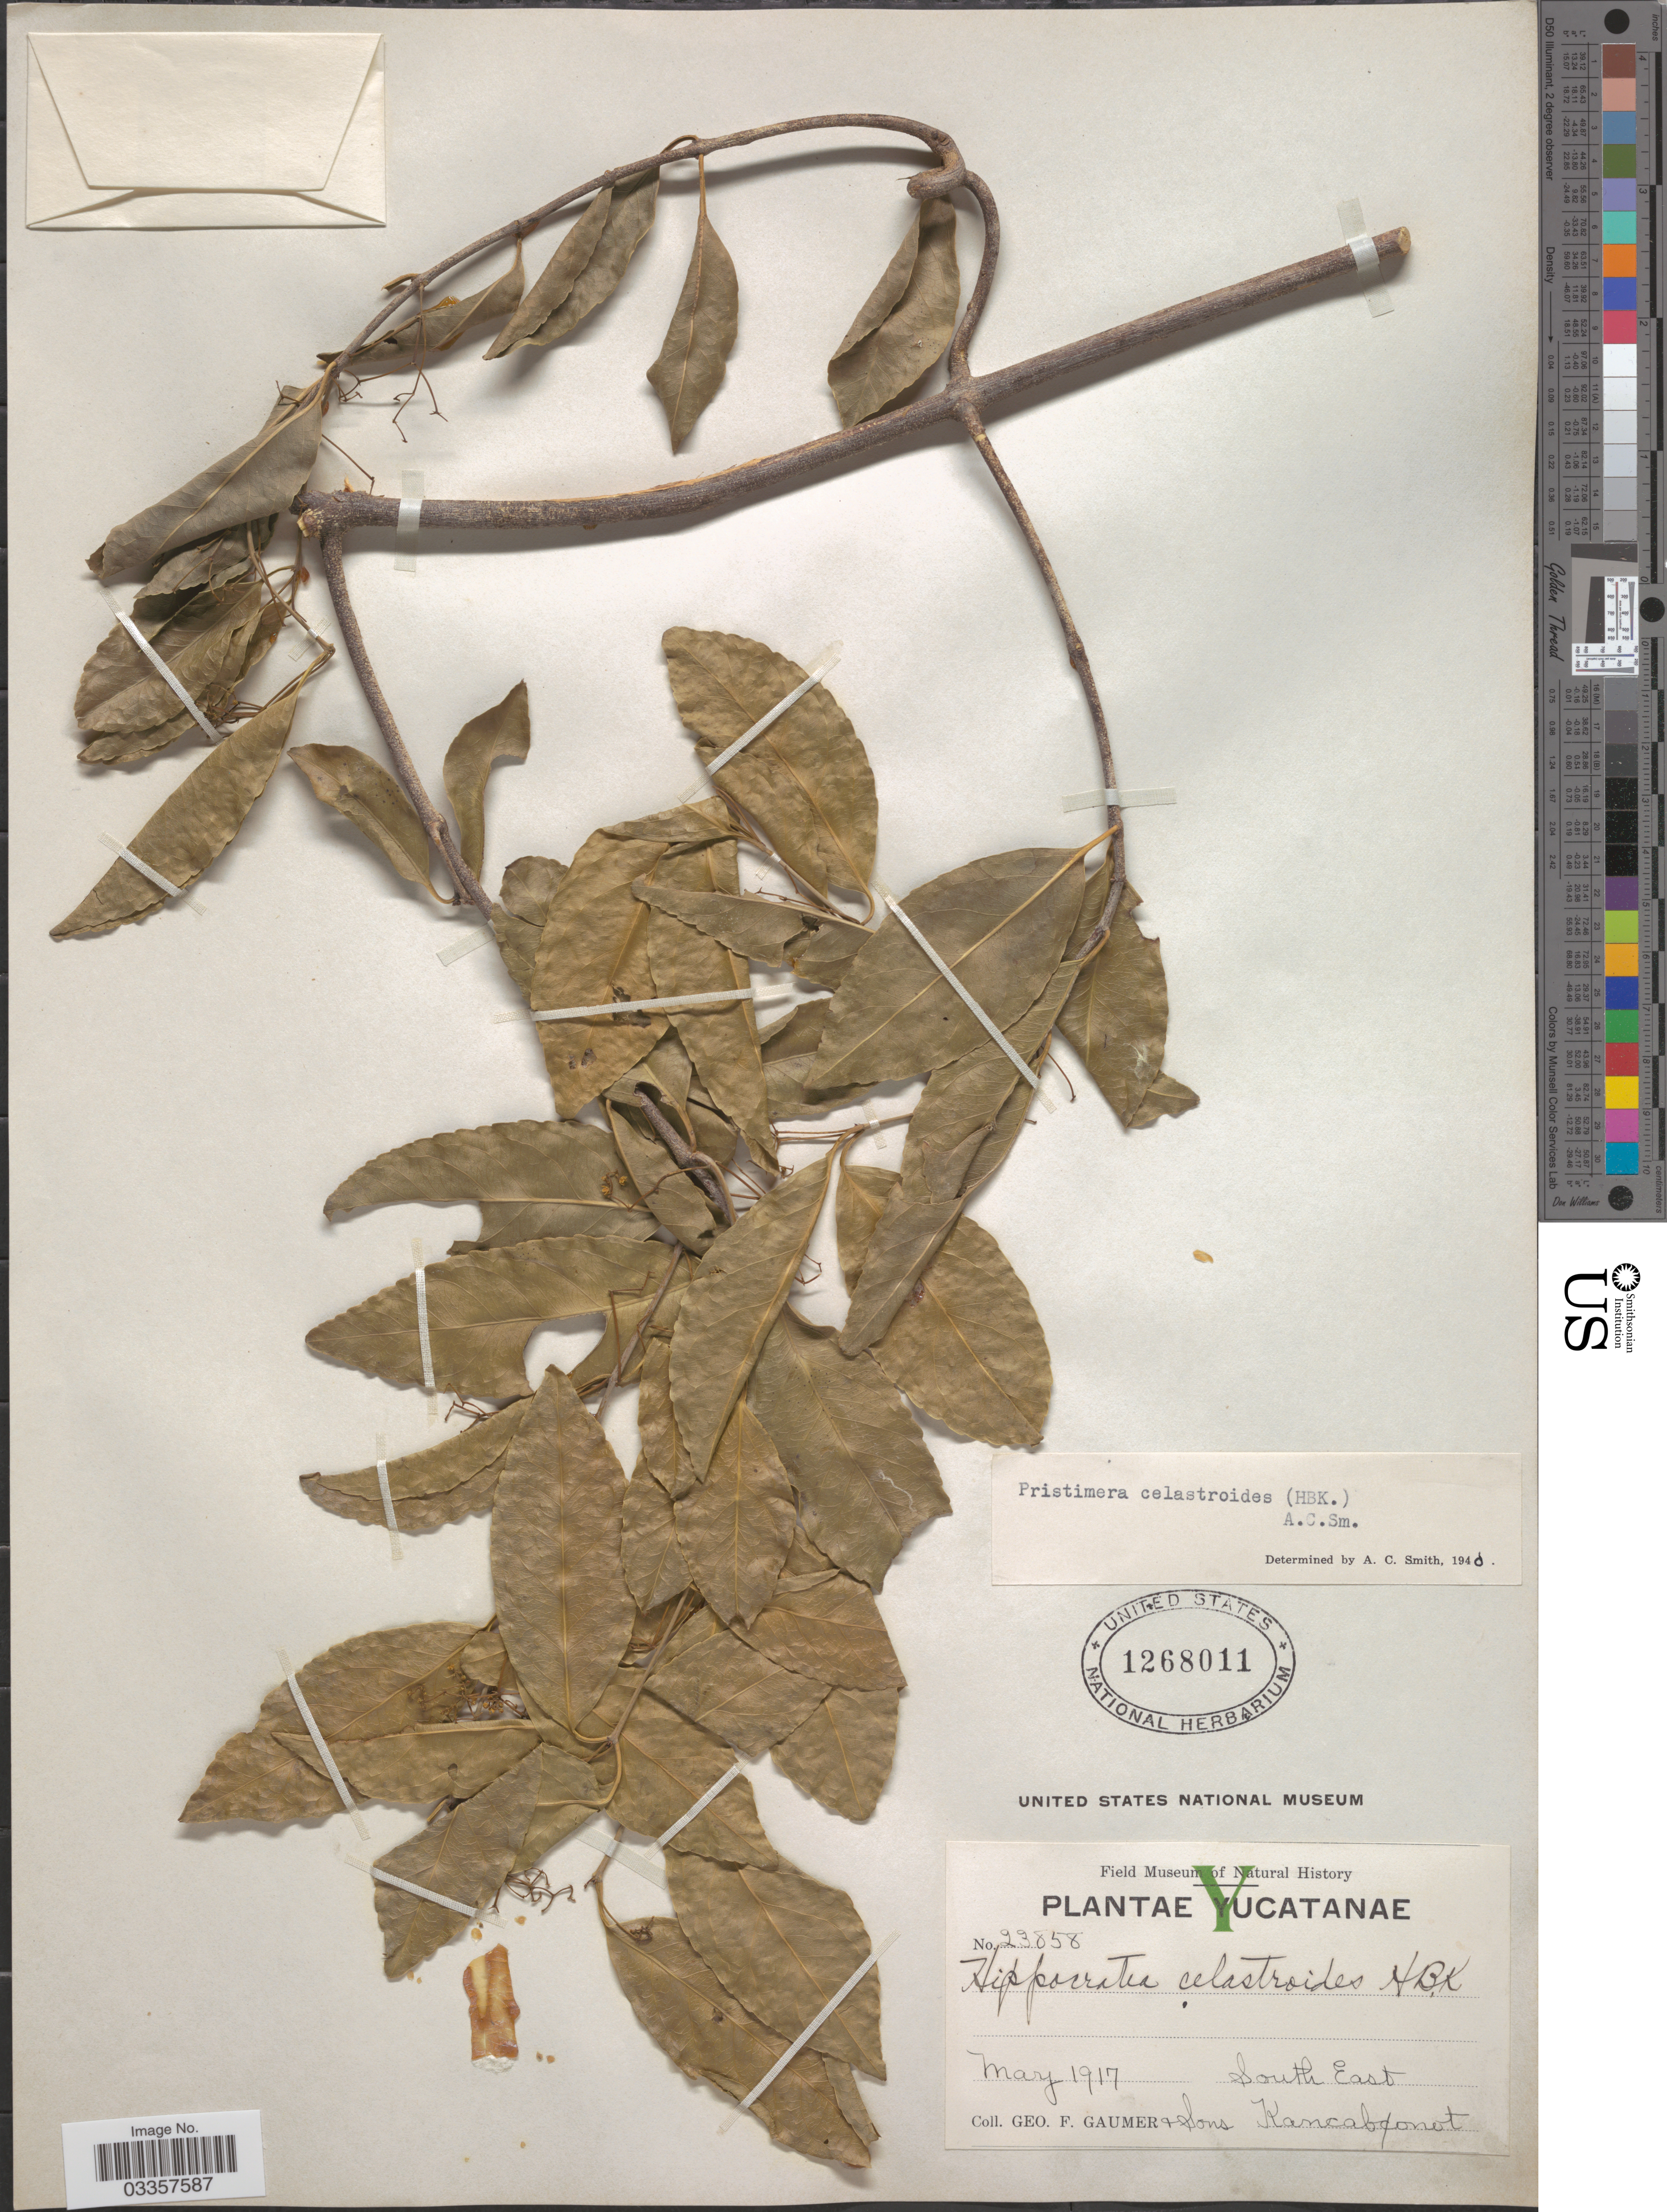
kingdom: Plantae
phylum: Tracheophyta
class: Magnoliopsida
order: Celastrales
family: Celastraceae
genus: Pristimera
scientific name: Pristimera celastroides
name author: (Kunth) A.C. Sm.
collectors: G. F. Gaumer & Sons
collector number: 23858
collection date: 1917-03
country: Mexico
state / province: Yucatán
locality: South East Kancabonot.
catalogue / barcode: US 1268011